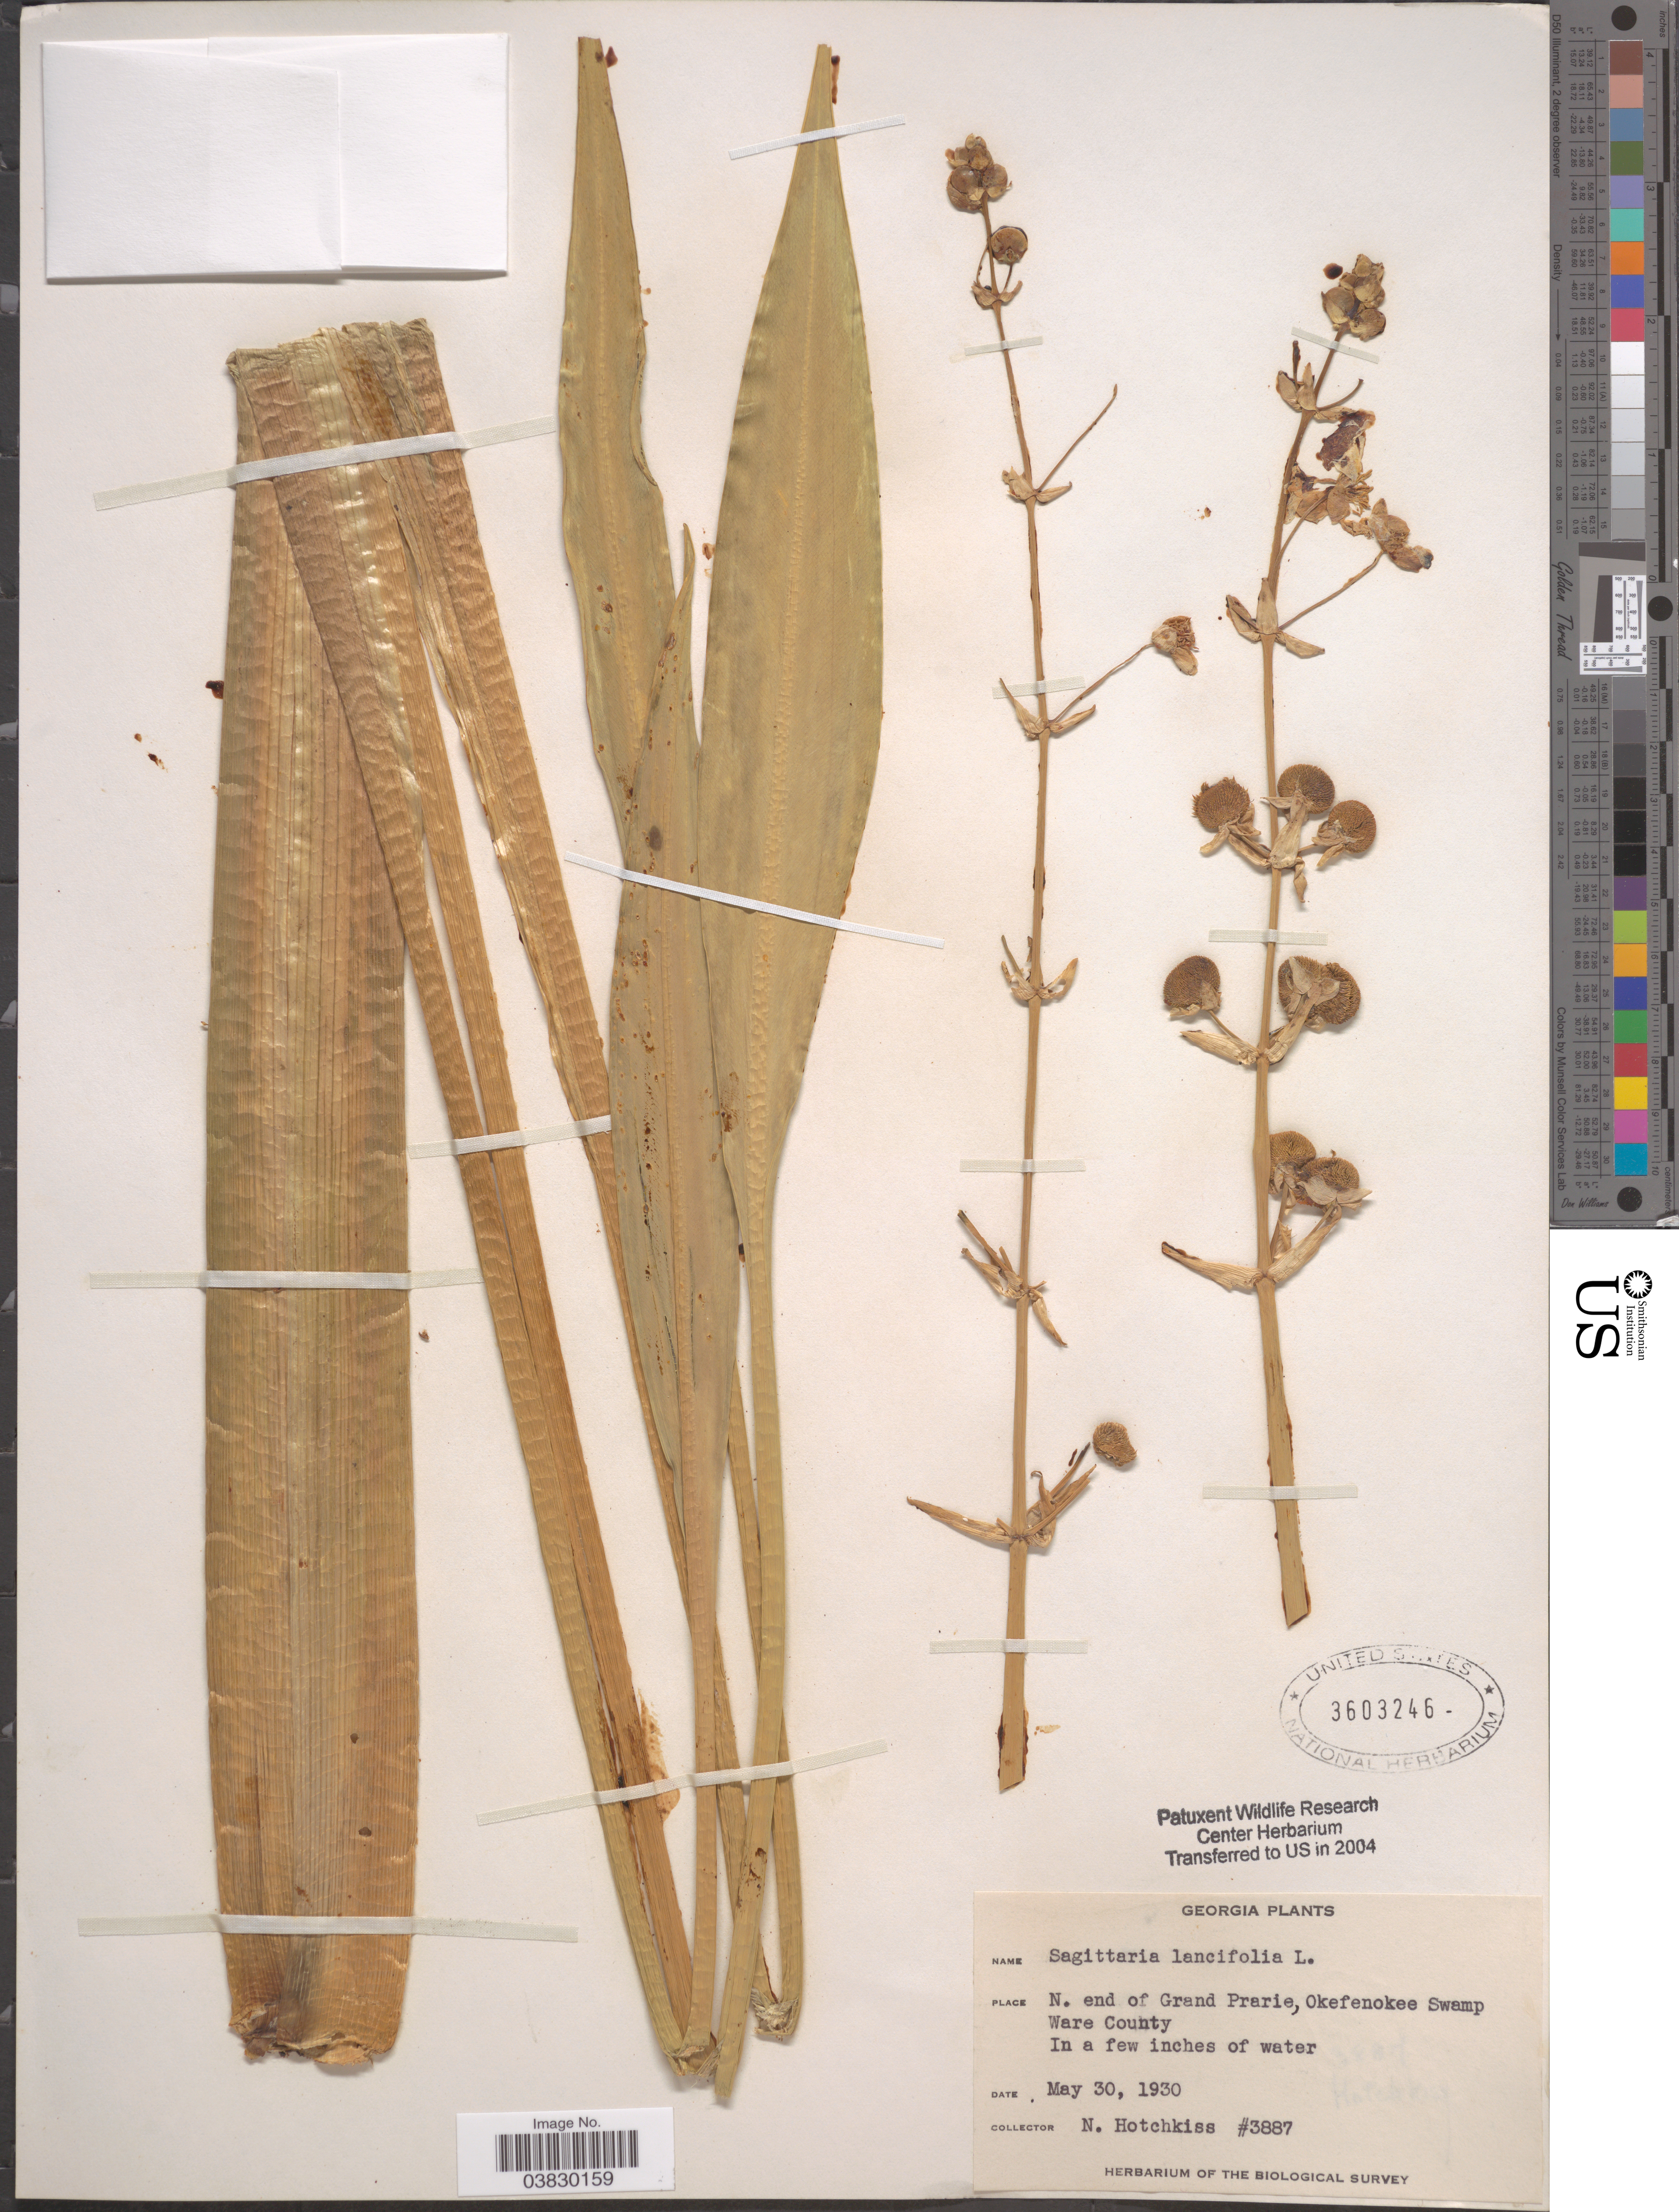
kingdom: Plantae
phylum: Tracheophyta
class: Liliopsida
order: Alismatales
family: Alismataceae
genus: Sagittaria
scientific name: Sagittaria lancifolia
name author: L.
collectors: N. Hotchkiss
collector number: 3887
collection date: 1930-05-30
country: United States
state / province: Georgia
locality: N. end of Grand Prairie, Okefenokee Swamp Ware County.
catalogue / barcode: US 3603246